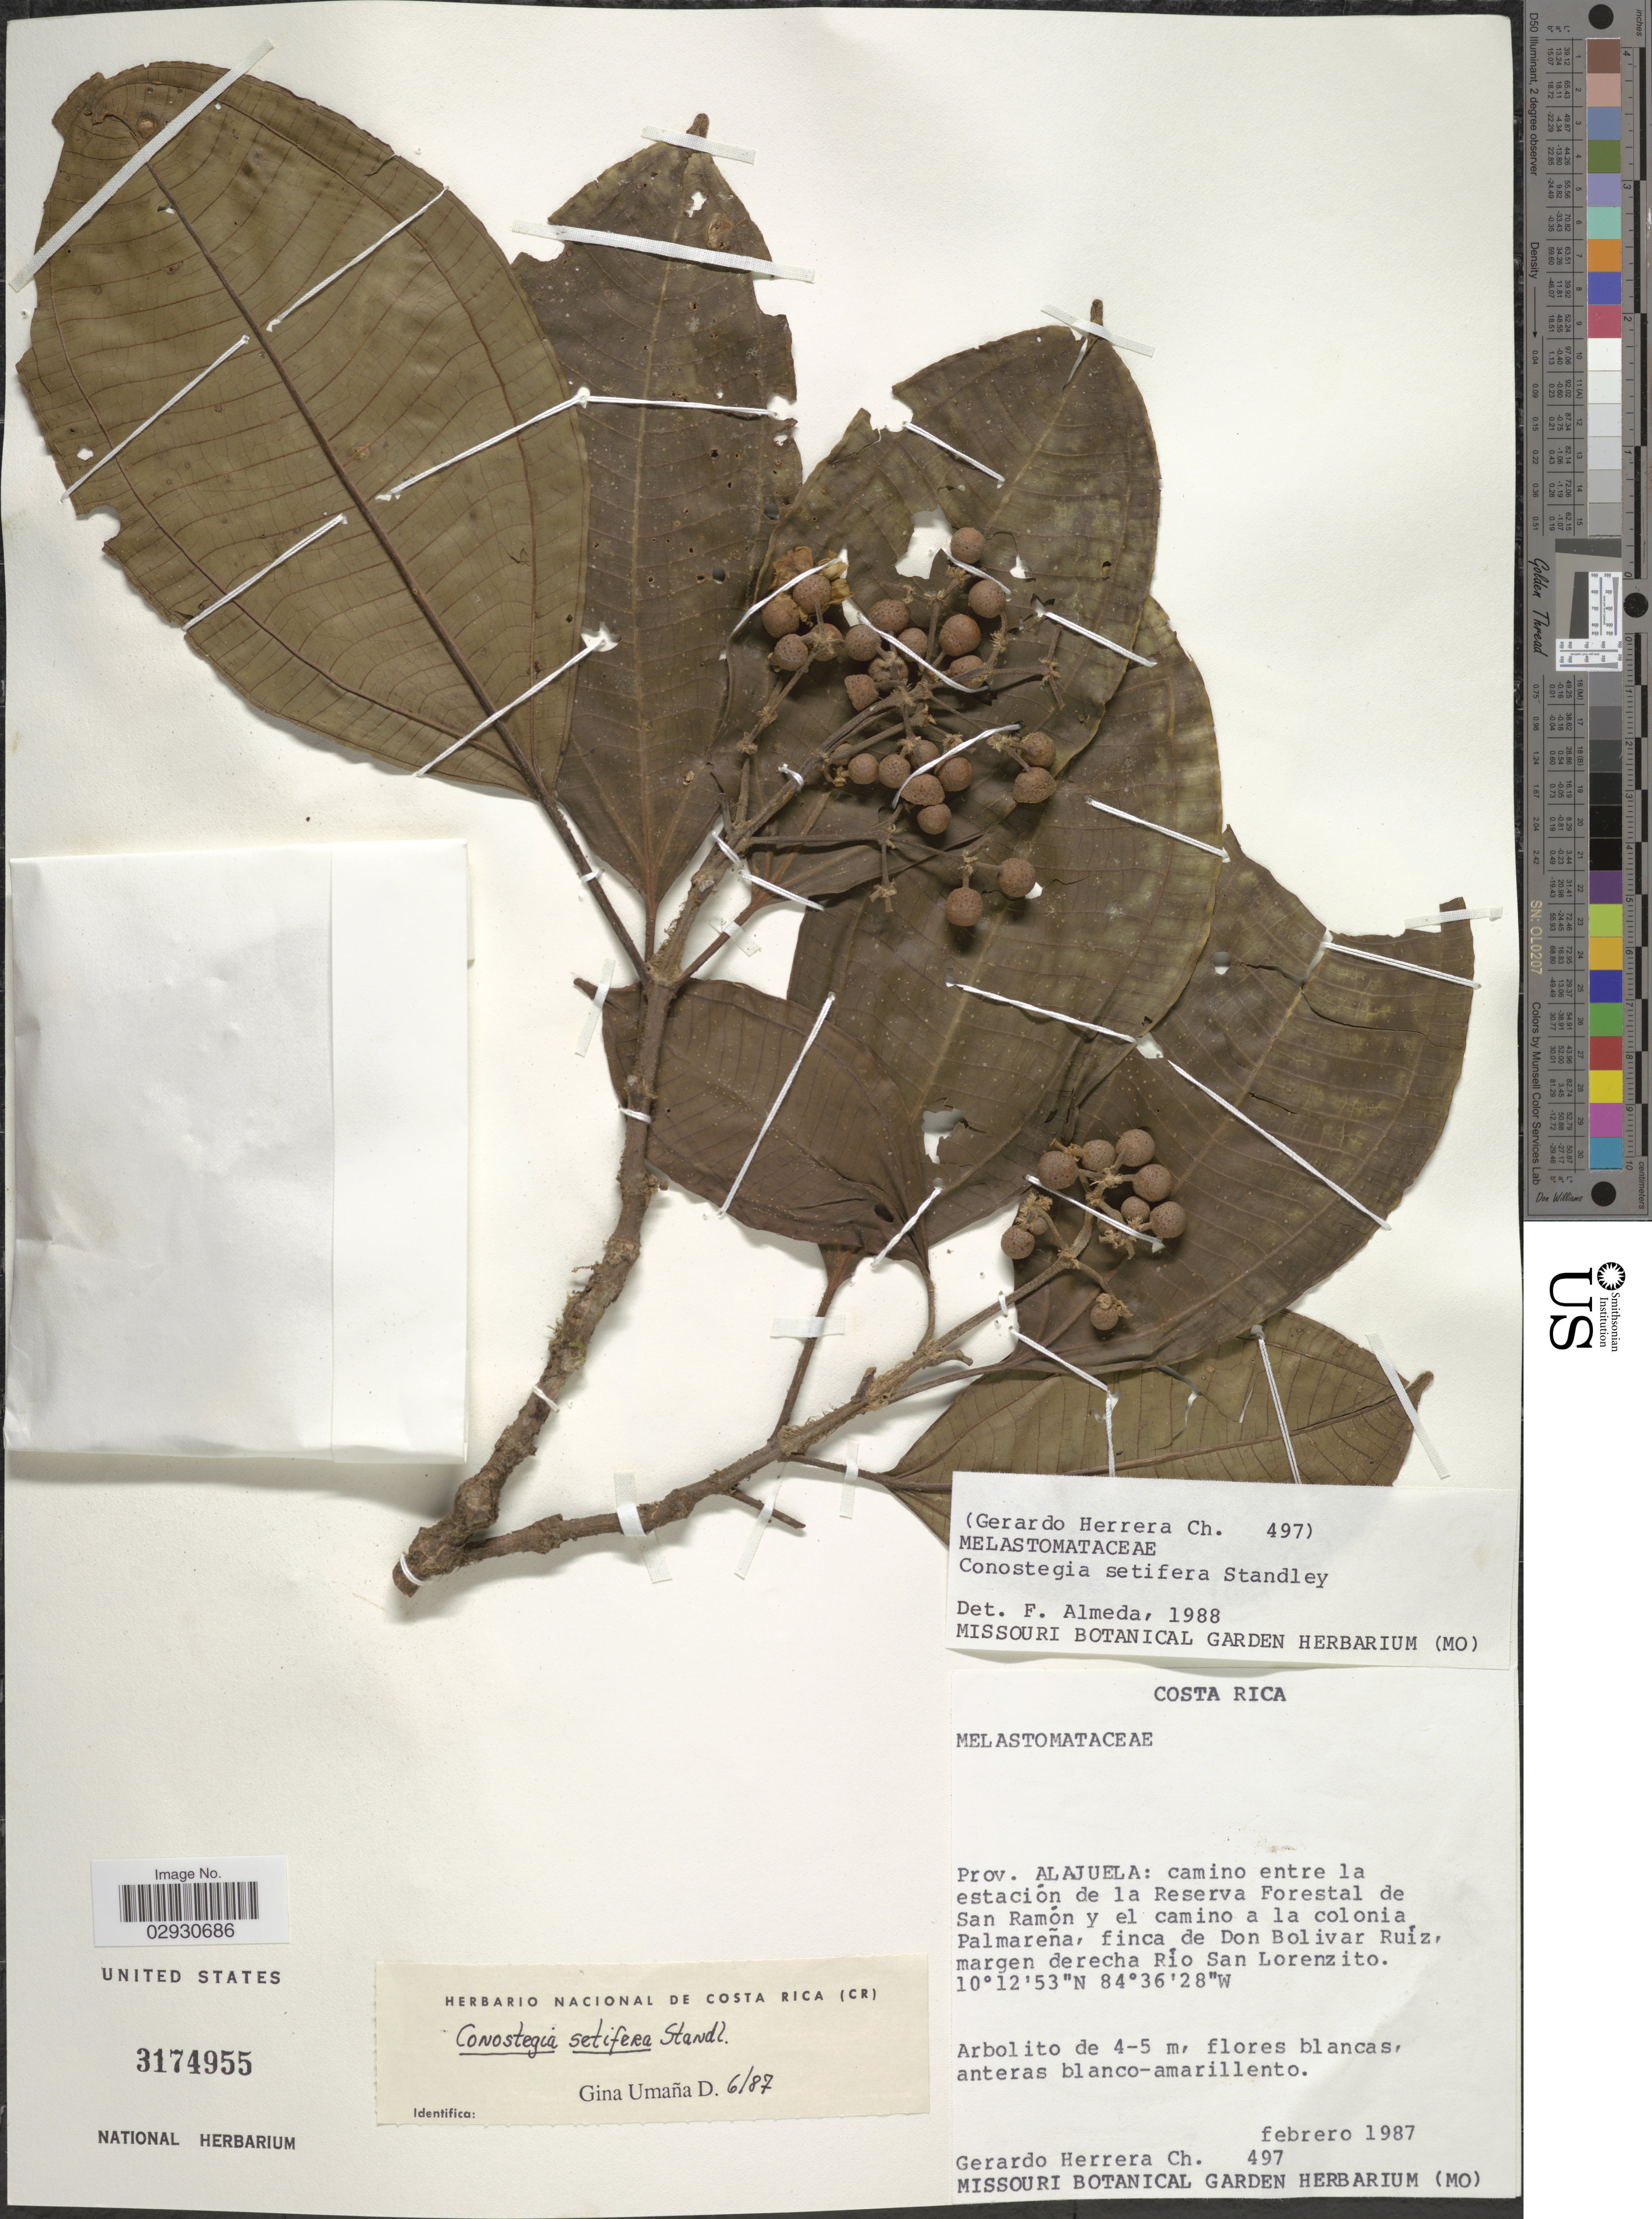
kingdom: Plantae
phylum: Tracheophyta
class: Magnoliopsida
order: Myrtales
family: Melastomataceae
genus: Conostegia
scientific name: Conostegia setifera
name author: Standl.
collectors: G. Herrera Ch.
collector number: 497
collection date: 1987-02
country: Costa Rica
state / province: Alajuela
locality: Prov. Alajuela: camino entre al estación de la Reserva Forestal de San Ramón y el camino a la colonia Palmareña, finca de Don Bolivar Ruíz, margen derecha Río San Lorenzito.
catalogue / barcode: US 3174955